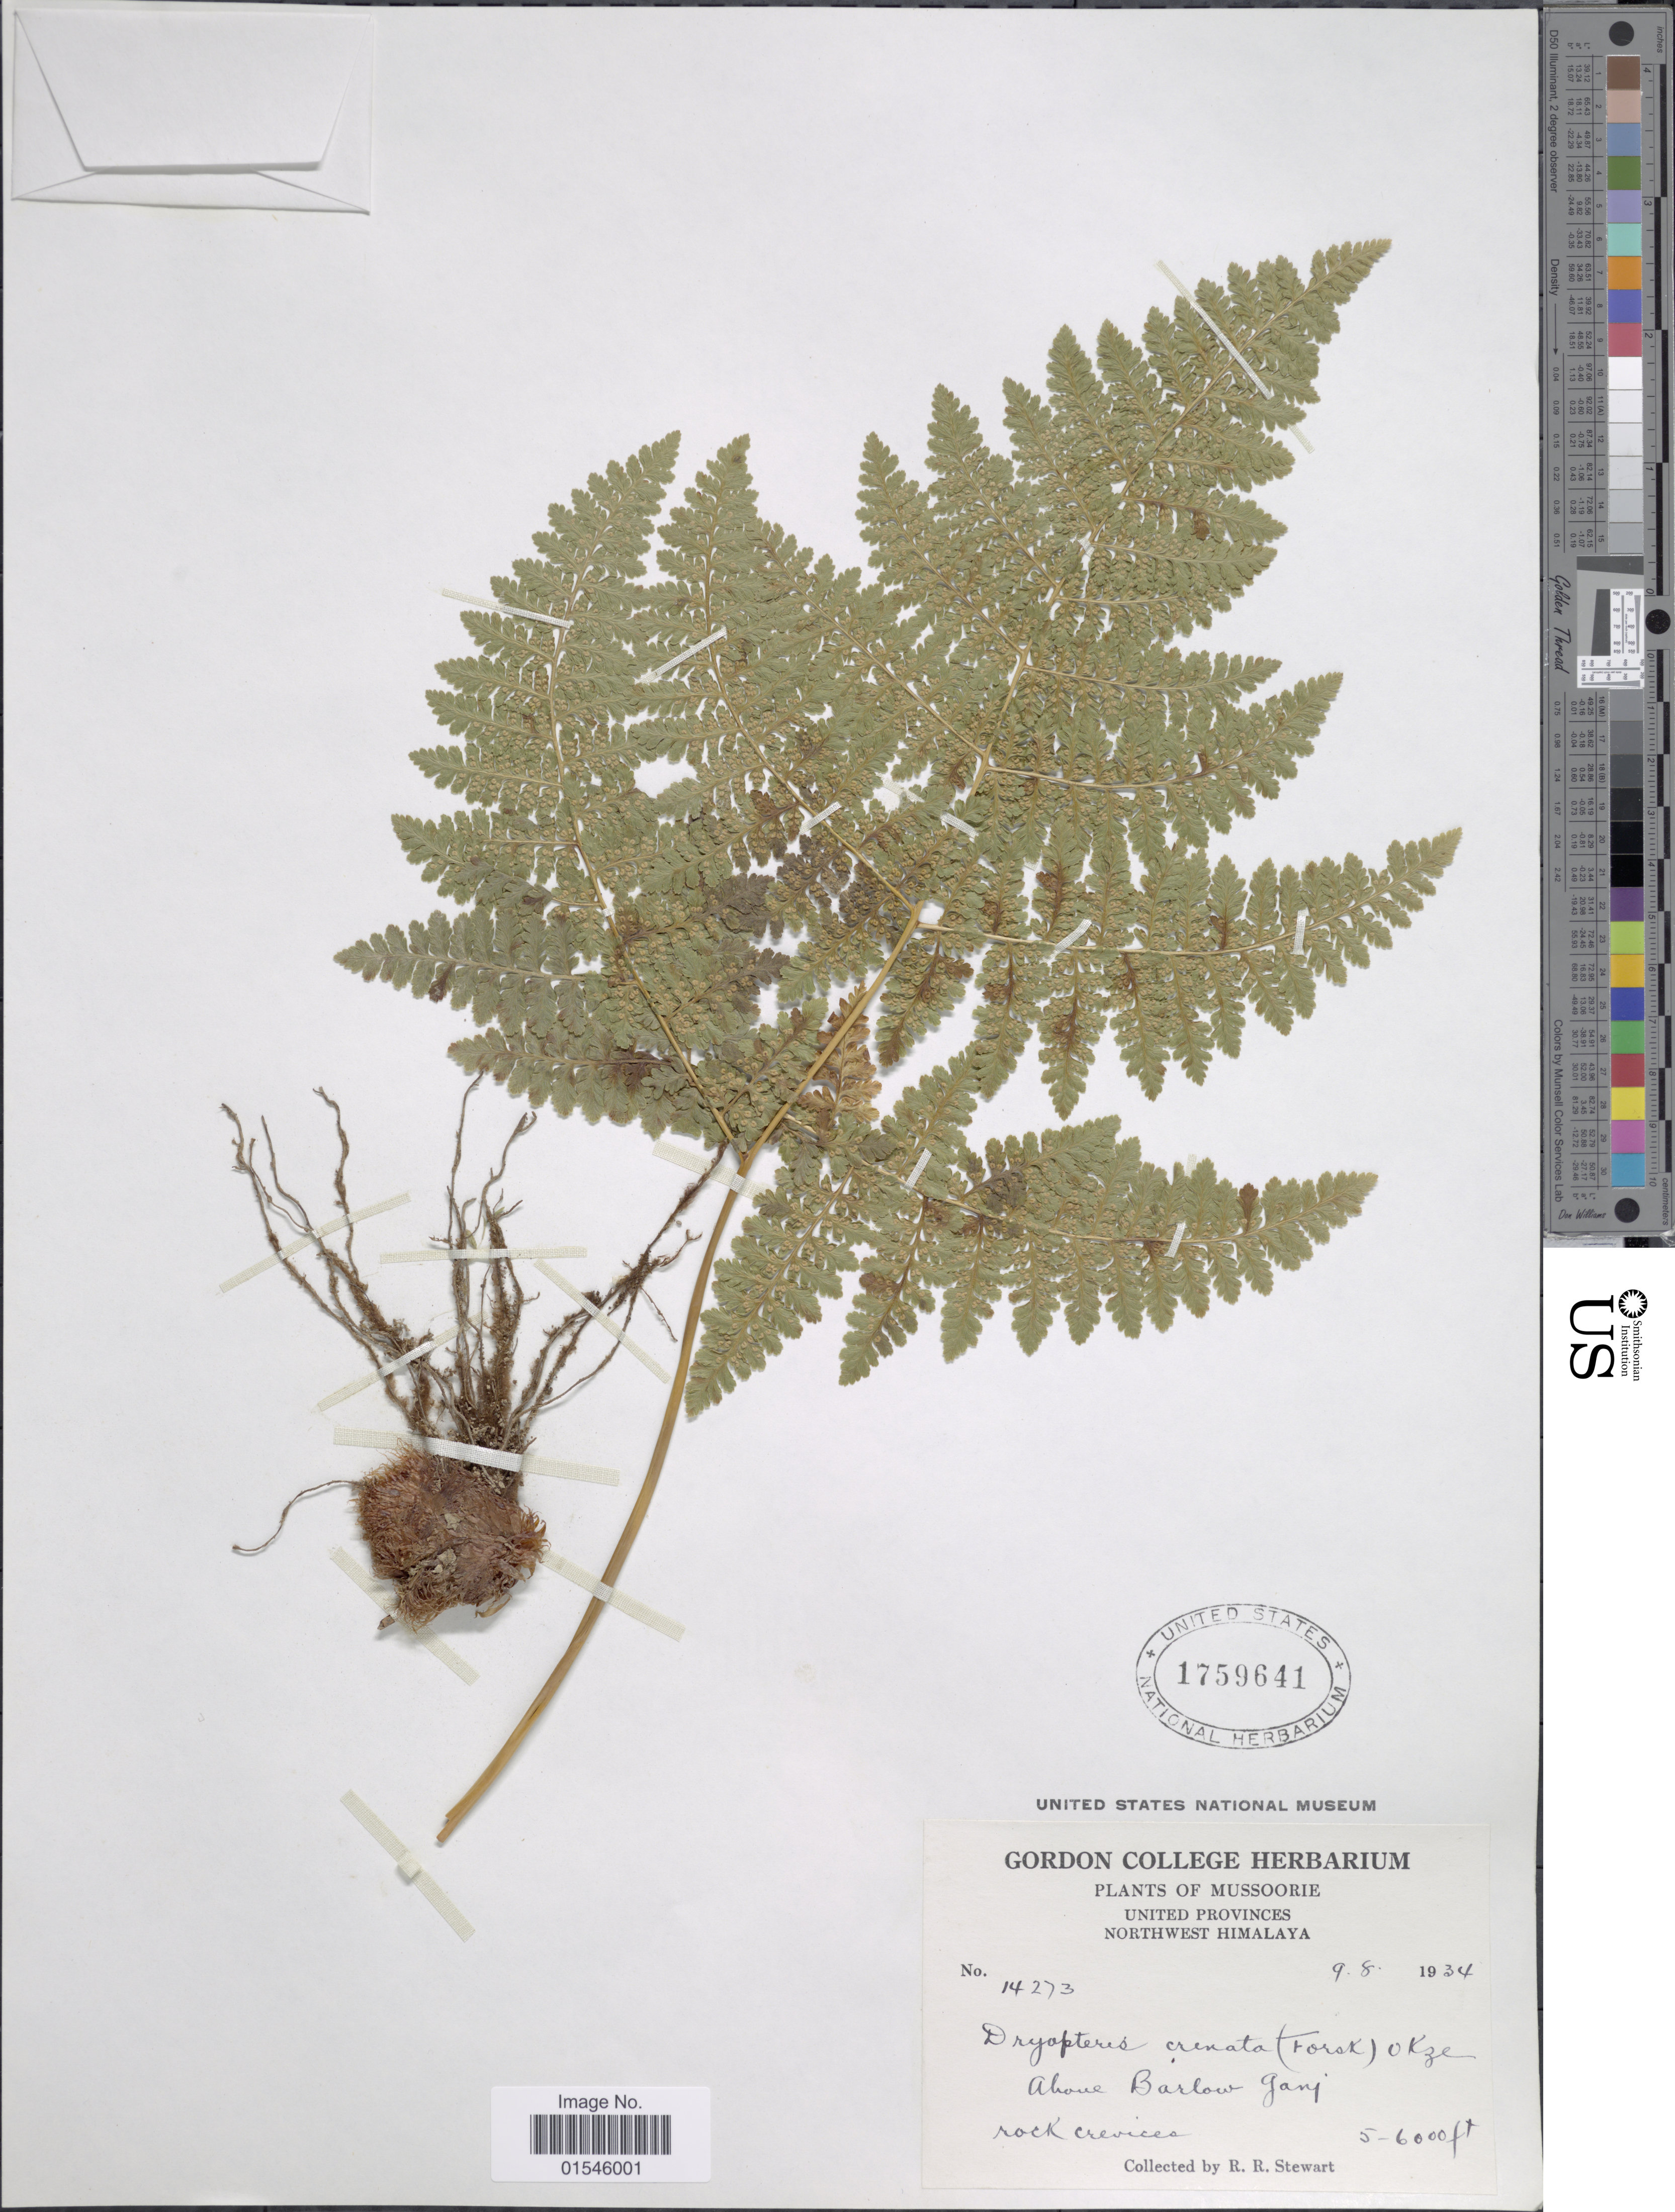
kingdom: Plantae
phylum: Tracheophyta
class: Polypodiopsida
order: Polypodiales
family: Hypodematiaceae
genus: Hypodematium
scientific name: Hypodematium crenatum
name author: (Forssk.) Kuhn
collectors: R. R. Stewart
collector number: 14273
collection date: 1934-08-09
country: India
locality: Mussoorie, United Province, Northwest Himalaya, Above Barlow Ganj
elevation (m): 1524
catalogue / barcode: US 1759641